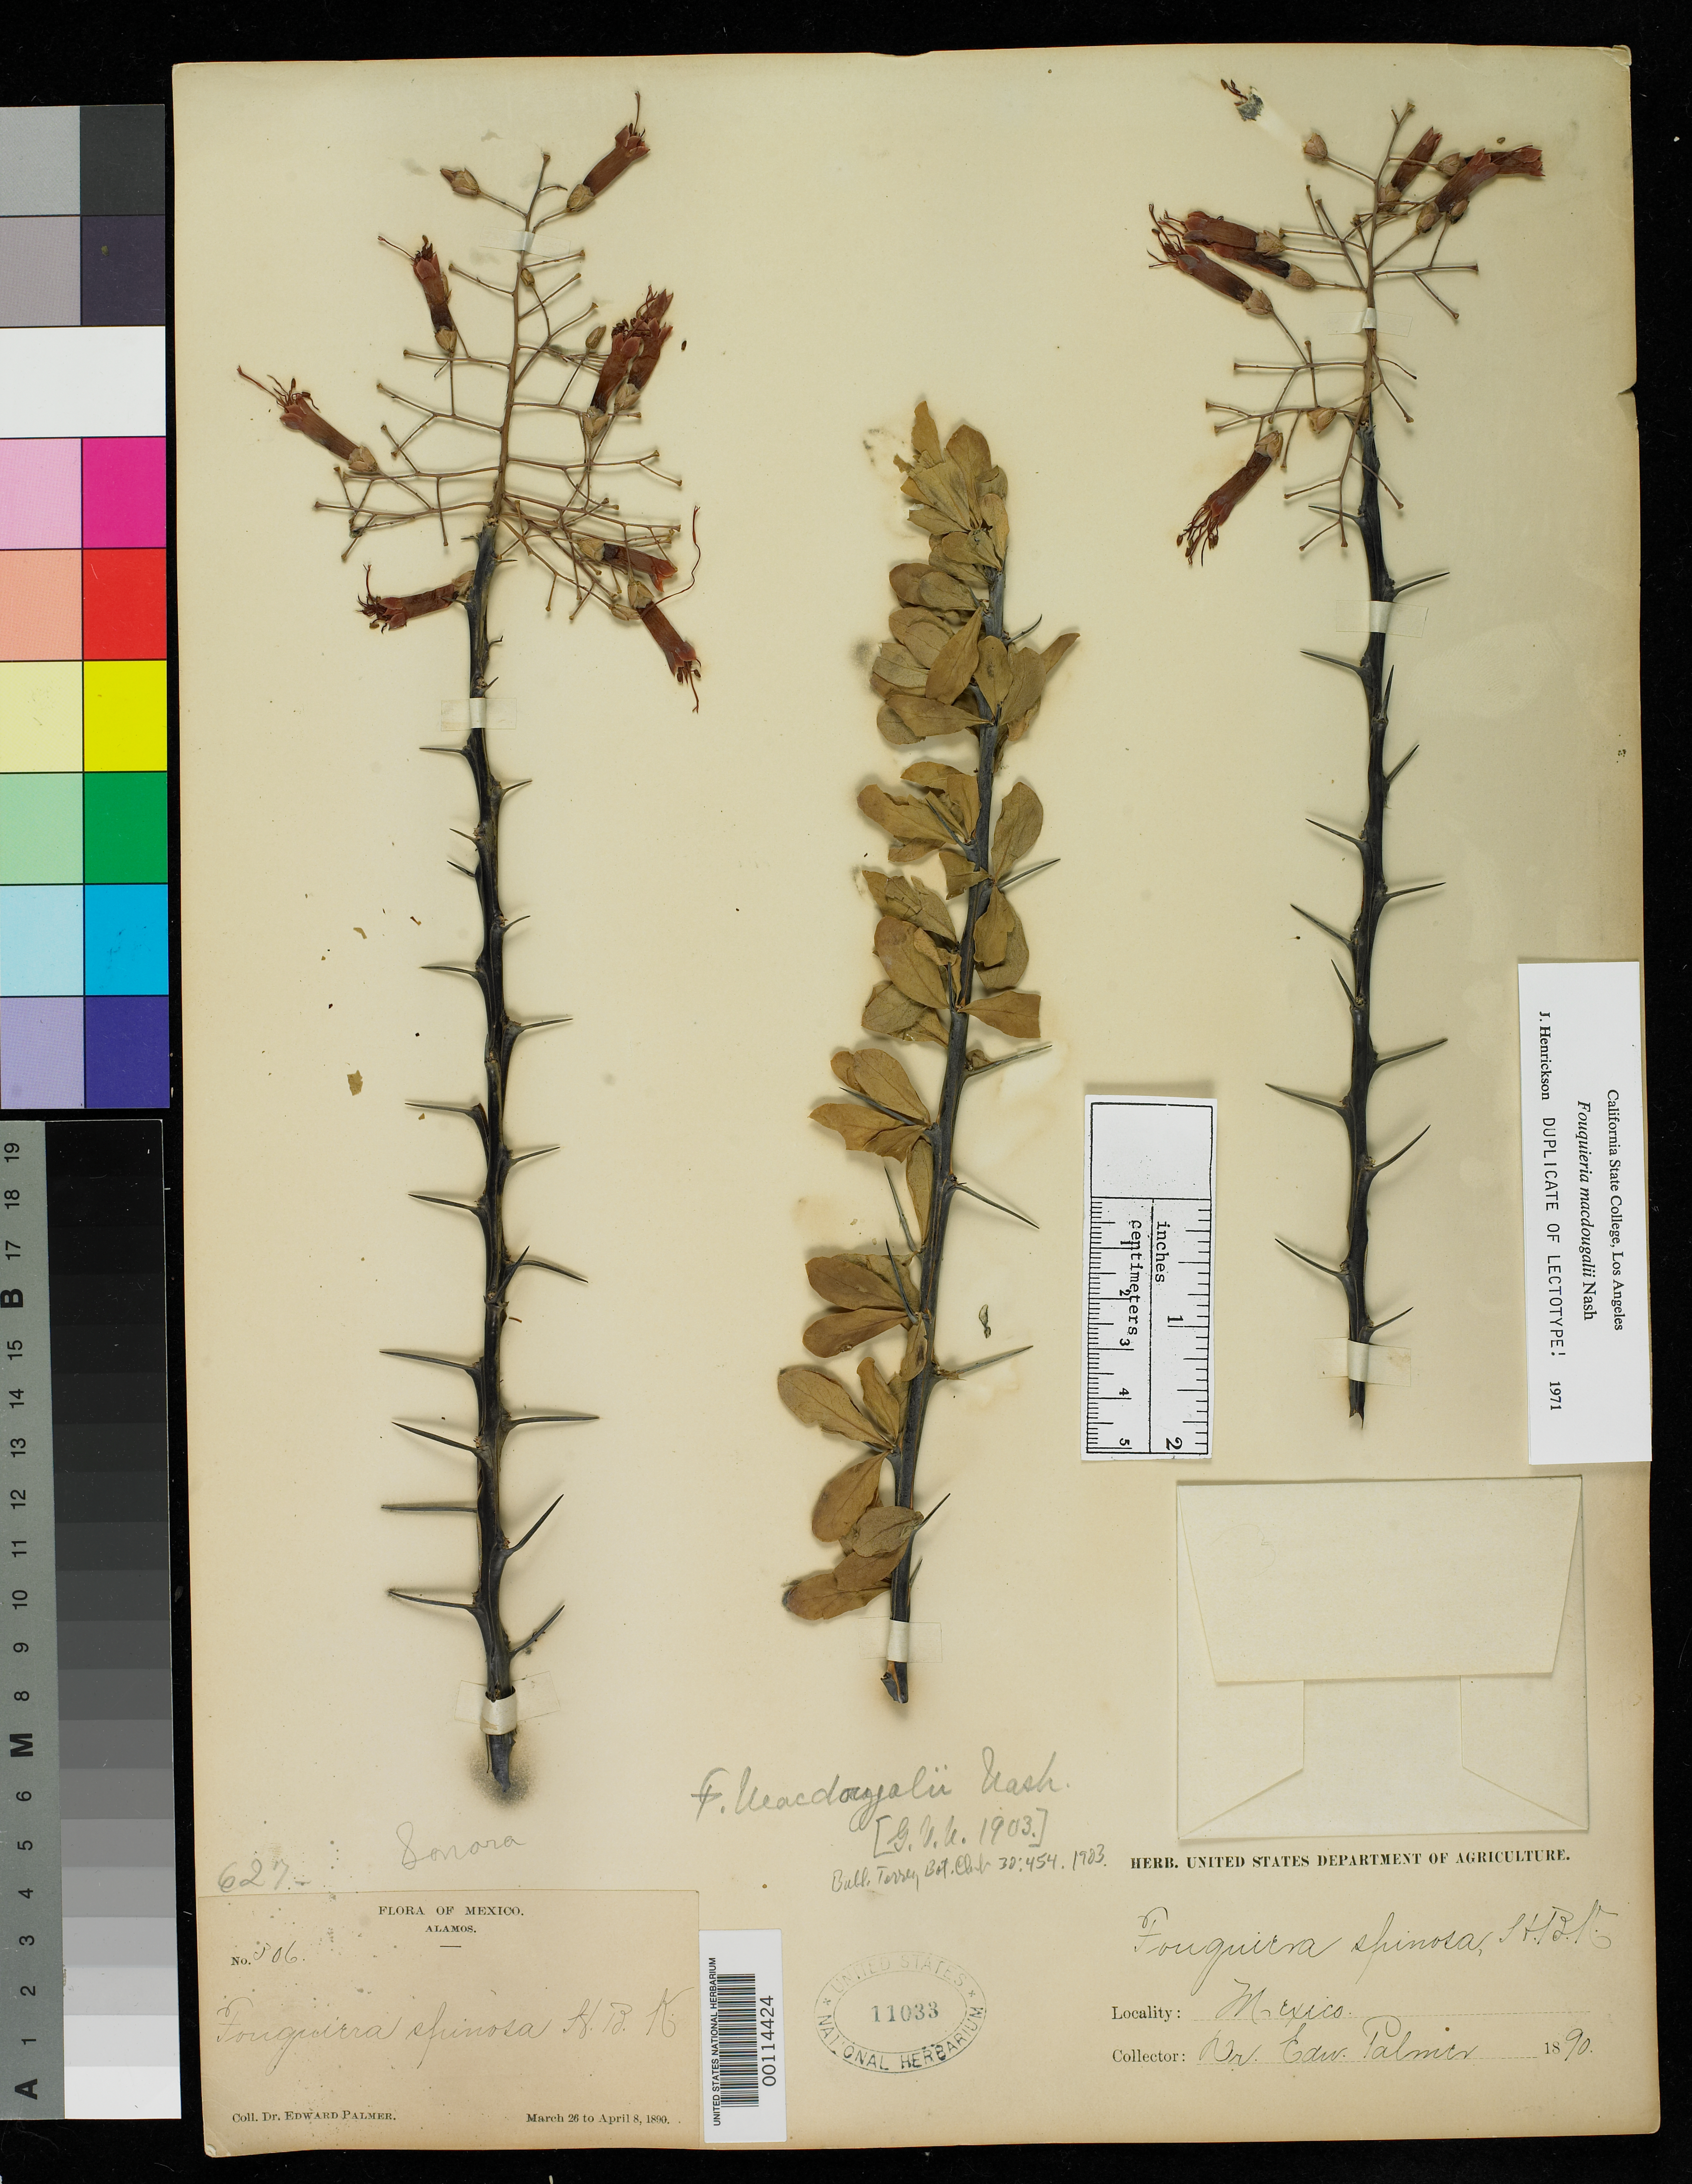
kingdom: Plantae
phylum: Tracheophyta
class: Magnoliopsida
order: Ericales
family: Fouquieriaceae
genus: Fouquieria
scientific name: Fouquieria macdougalii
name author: Nash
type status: Lectotype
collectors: E. Palmer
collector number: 306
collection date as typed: March 26 to April 8, 1890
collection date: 1890-03-26/1890-04-08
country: Mexico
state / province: Sonora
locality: Alamos.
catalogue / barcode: US 11033